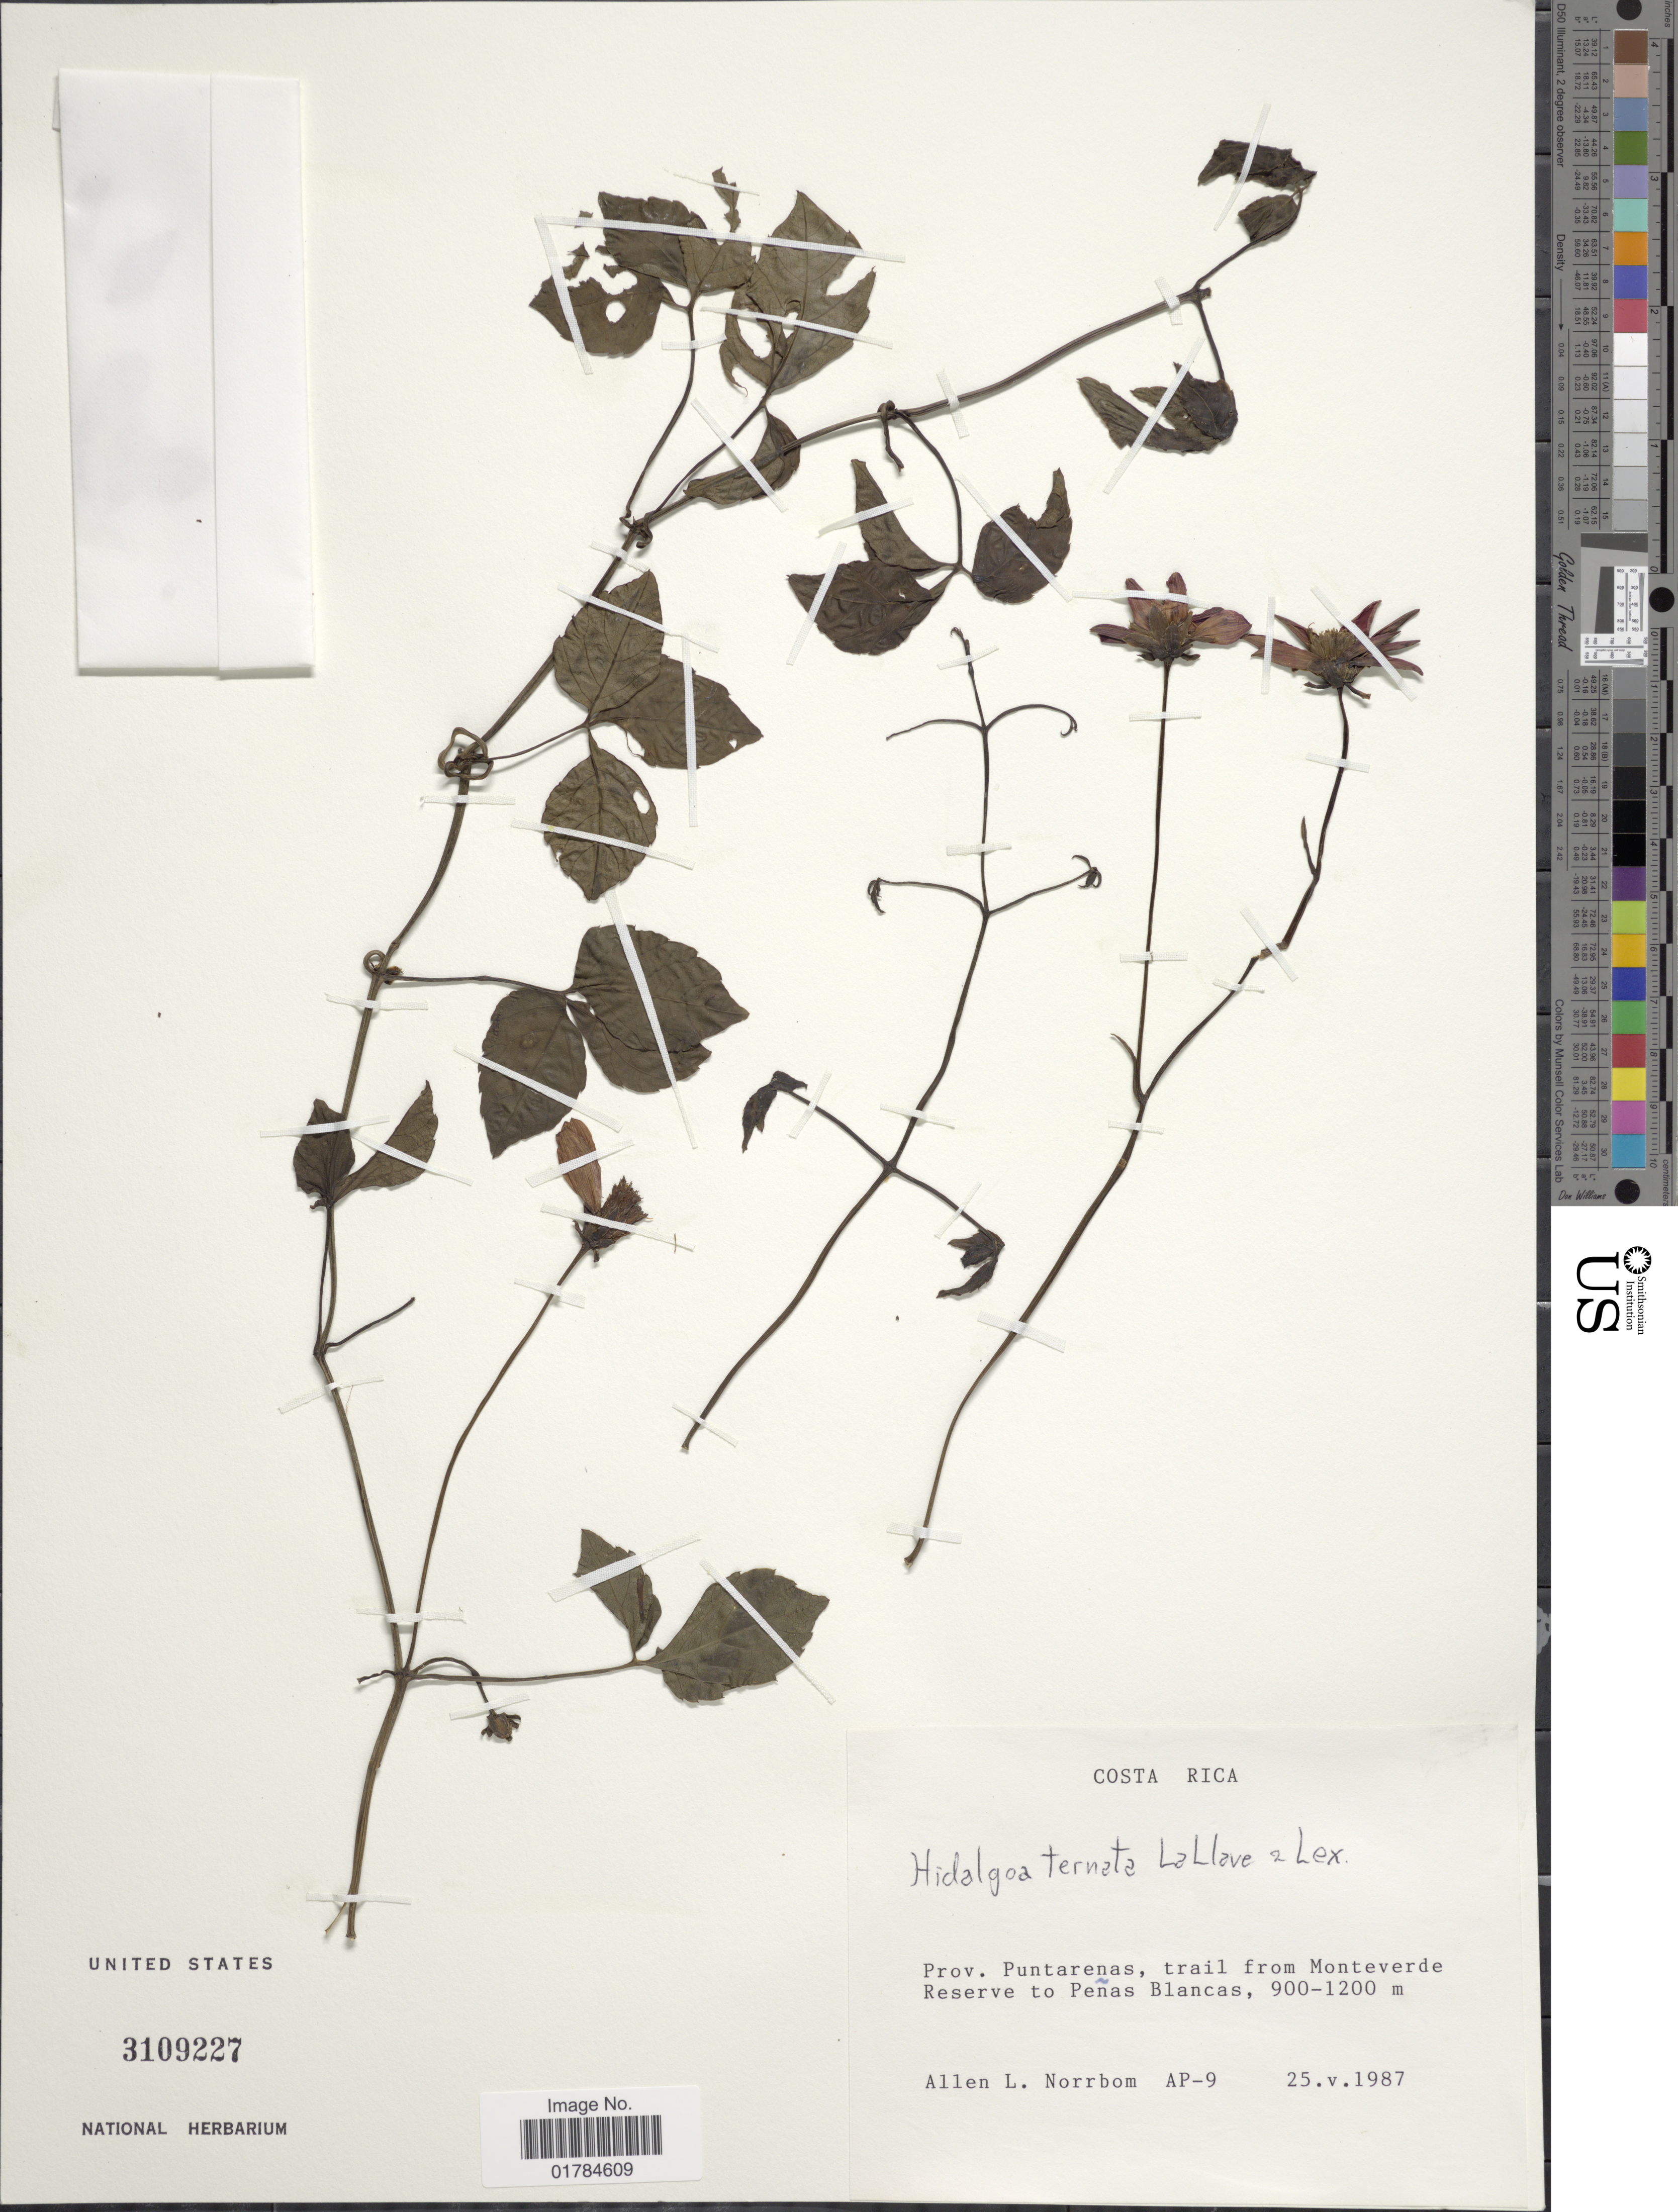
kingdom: Plantae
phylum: Tracheophyta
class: Magnoliopsida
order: Asterales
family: Asteraceae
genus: Hidalgoa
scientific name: Hidalgoa ternata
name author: La Llave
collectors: A. L. Norrbom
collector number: AP9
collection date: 1987-05-25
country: Costa Rica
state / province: Puntarenas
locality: Trail from Monteverde Reserve to Peñas Blancas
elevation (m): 900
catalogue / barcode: US 3109227